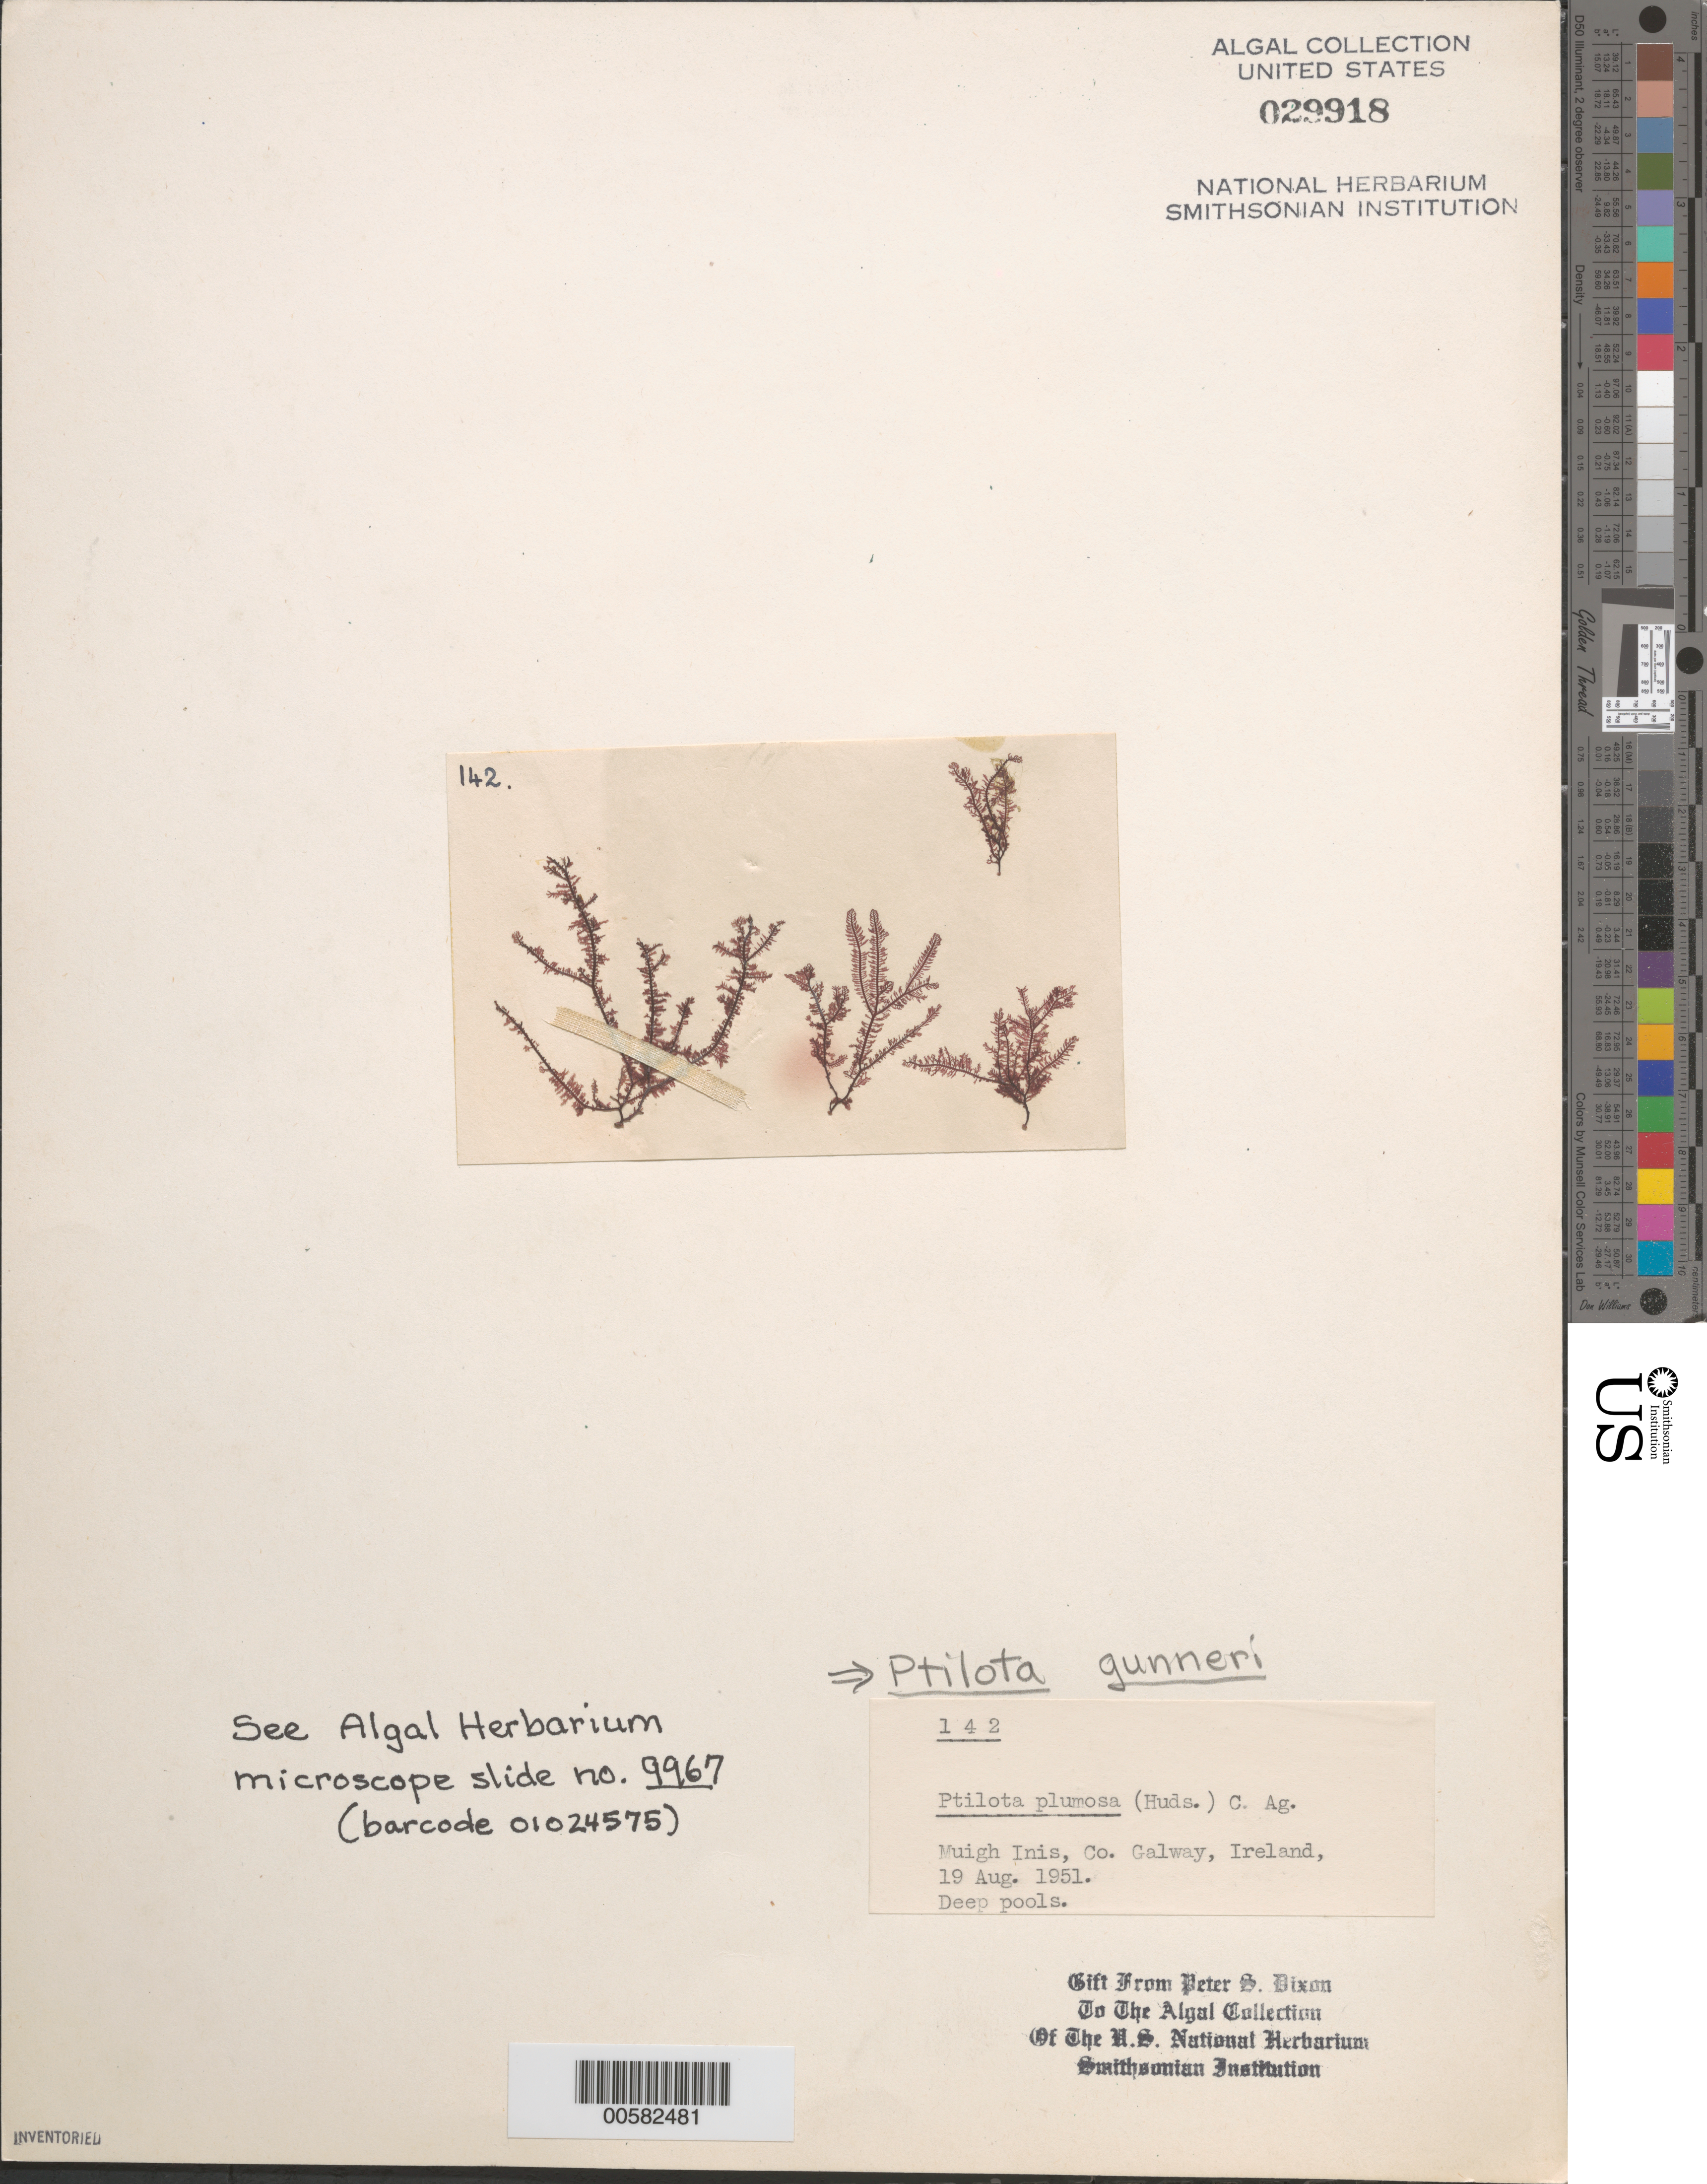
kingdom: Plantae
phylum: Rhodophyta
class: Florideophyceae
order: Ceramiales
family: Wrangeliaceae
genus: Ptilota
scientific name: Ptilota gunneri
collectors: P. S. Dixon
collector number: PSD 142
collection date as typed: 19 Aug 1951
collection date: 1951-08-19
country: Ireland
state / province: Connaught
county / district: Galway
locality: Muigh Inis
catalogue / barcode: US 29918